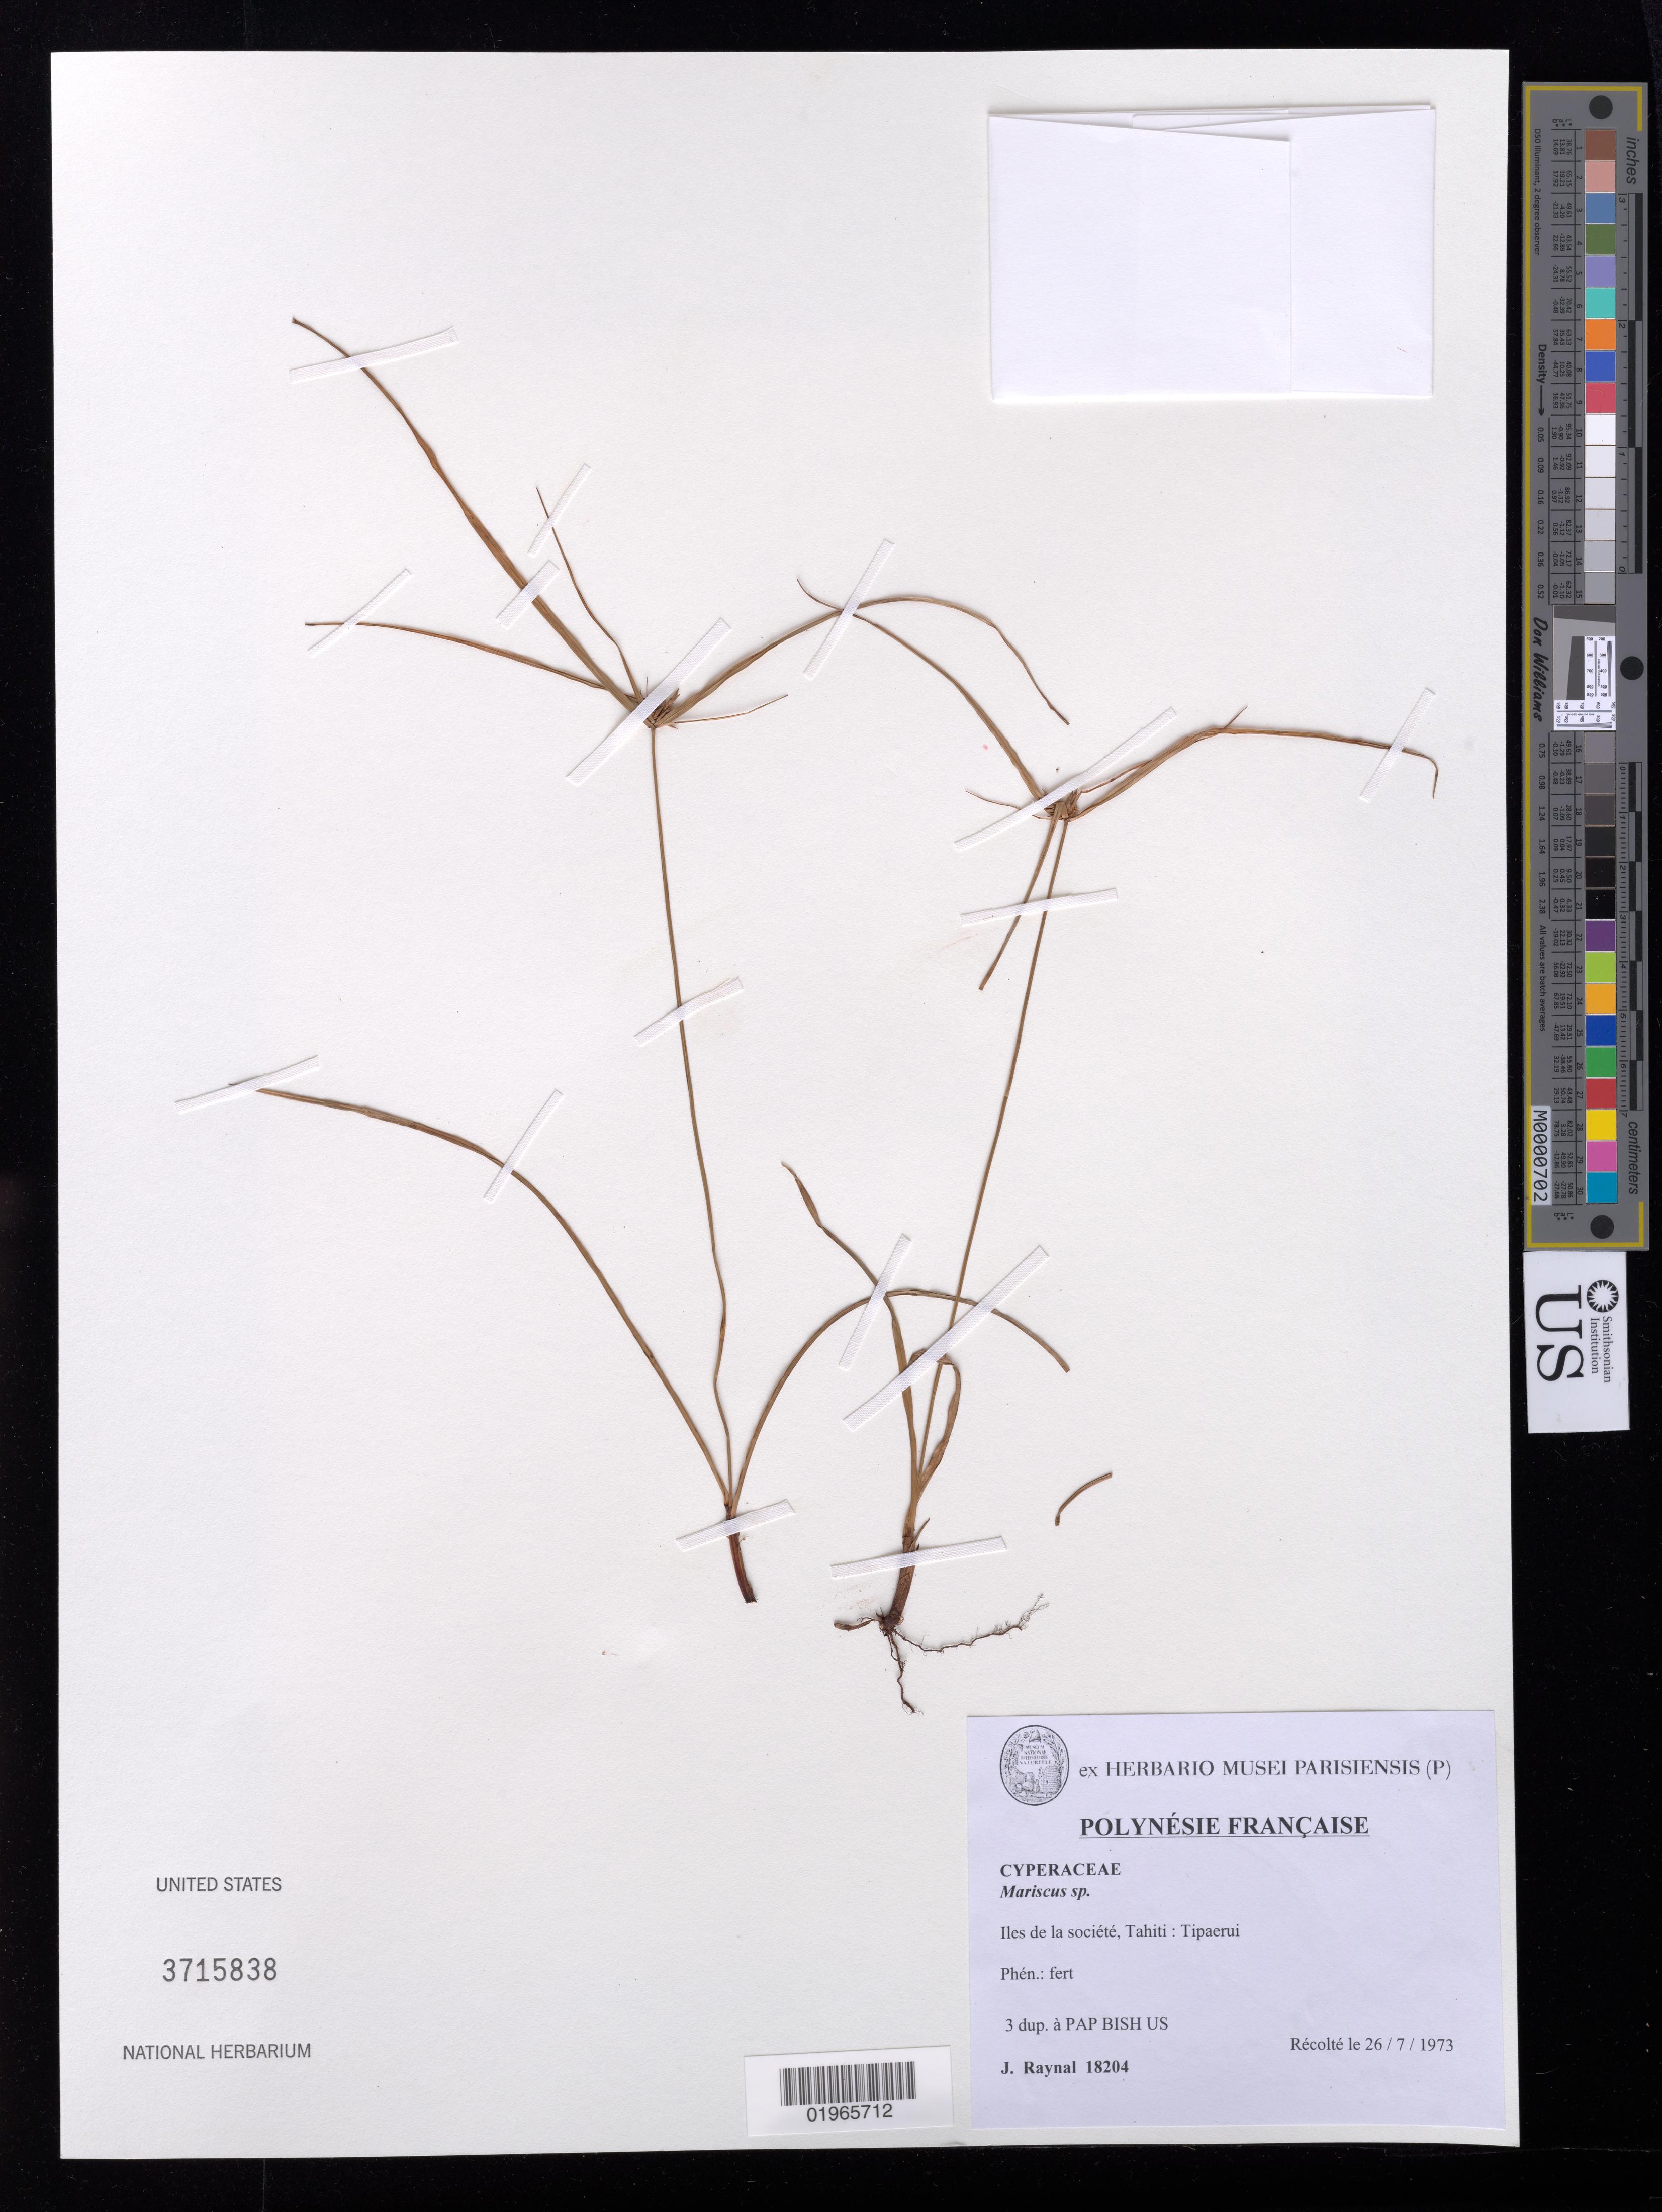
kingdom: Plantae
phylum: Tracheophyta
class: Liliopsida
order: Poales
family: Cyperaceae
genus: Cyperus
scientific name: Cyperus sp.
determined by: Strong, Mark T., (BOT), Smithsonian Institution - National Museum of Natural History (UNITED STATES)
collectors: J. Raynal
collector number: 18204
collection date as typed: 26 Jul 1973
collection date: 1973-07-26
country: French Polynesia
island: Tahiti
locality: Tipaerui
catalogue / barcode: US 3715838